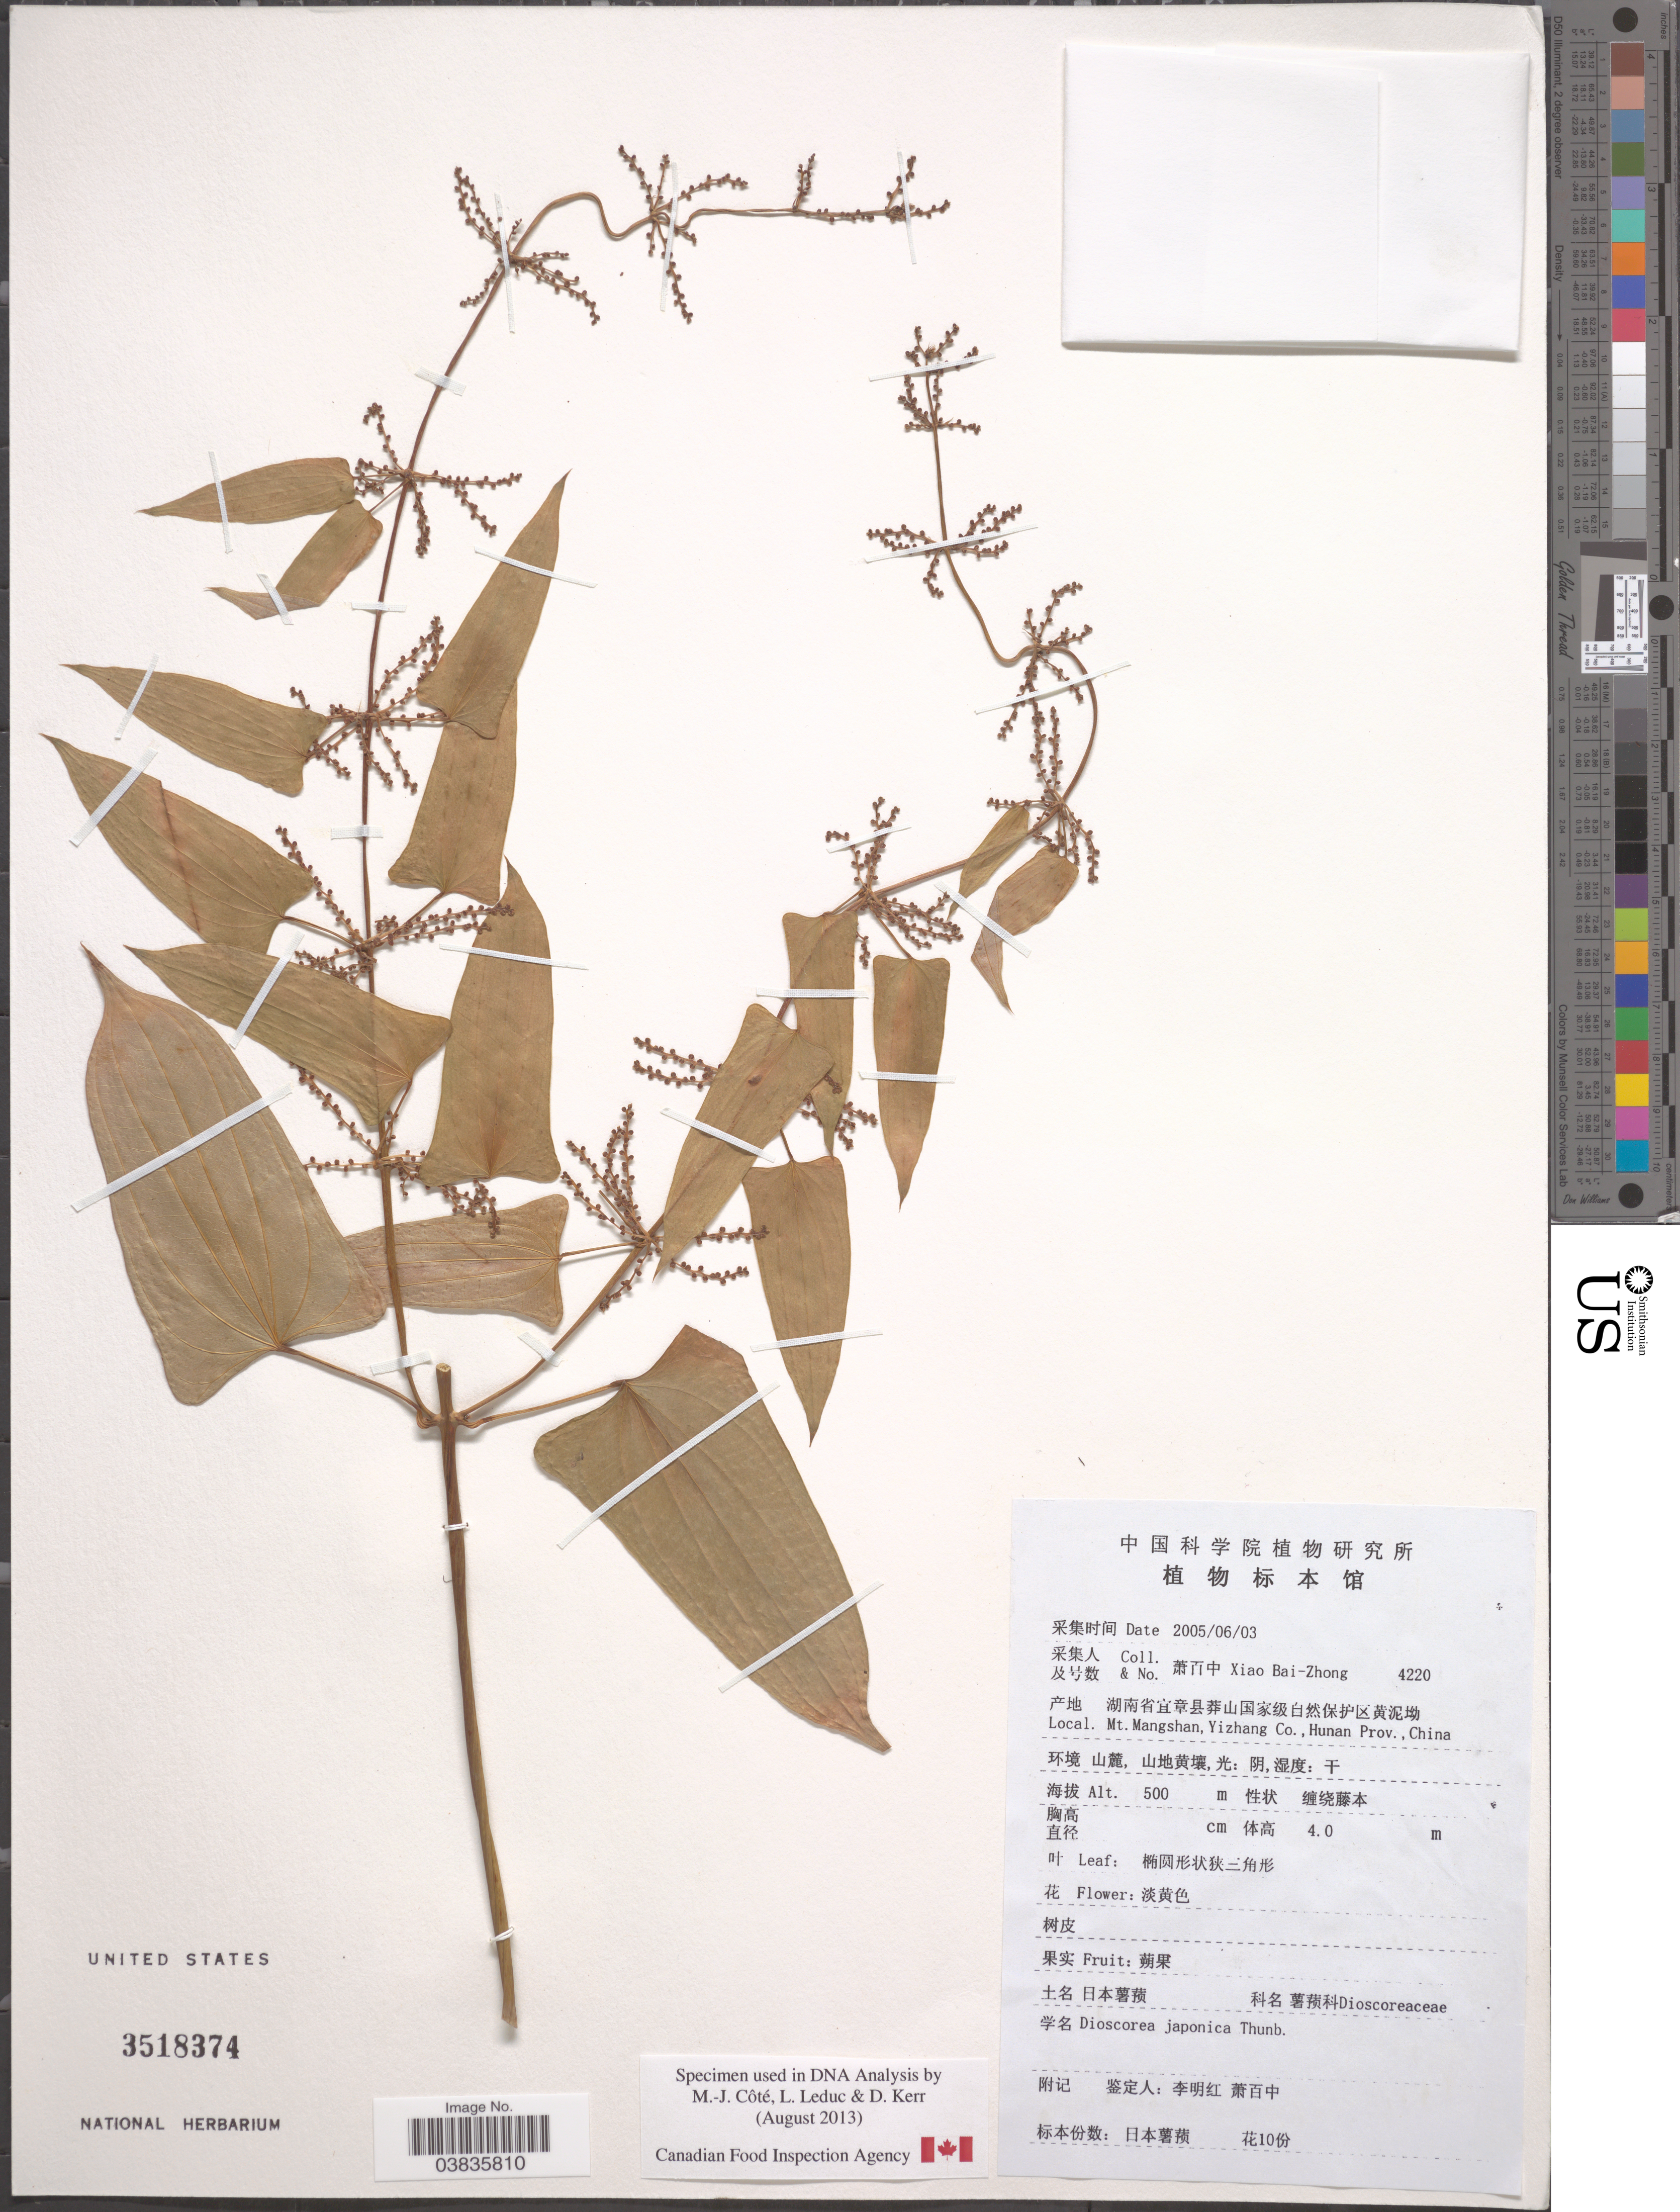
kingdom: Plantae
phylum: Tracheophyta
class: Liliopsida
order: Dioscoreales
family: Dioscoreaceae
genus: Dioscorea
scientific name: Dioscorea japonica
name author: Thunb.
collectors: B. Z. Xiao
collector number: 4220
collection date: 2005-06-03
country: China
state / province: Hunan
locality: Mt. Mangshan, Yizhang Co.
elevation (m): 500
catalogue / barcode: US 3518374